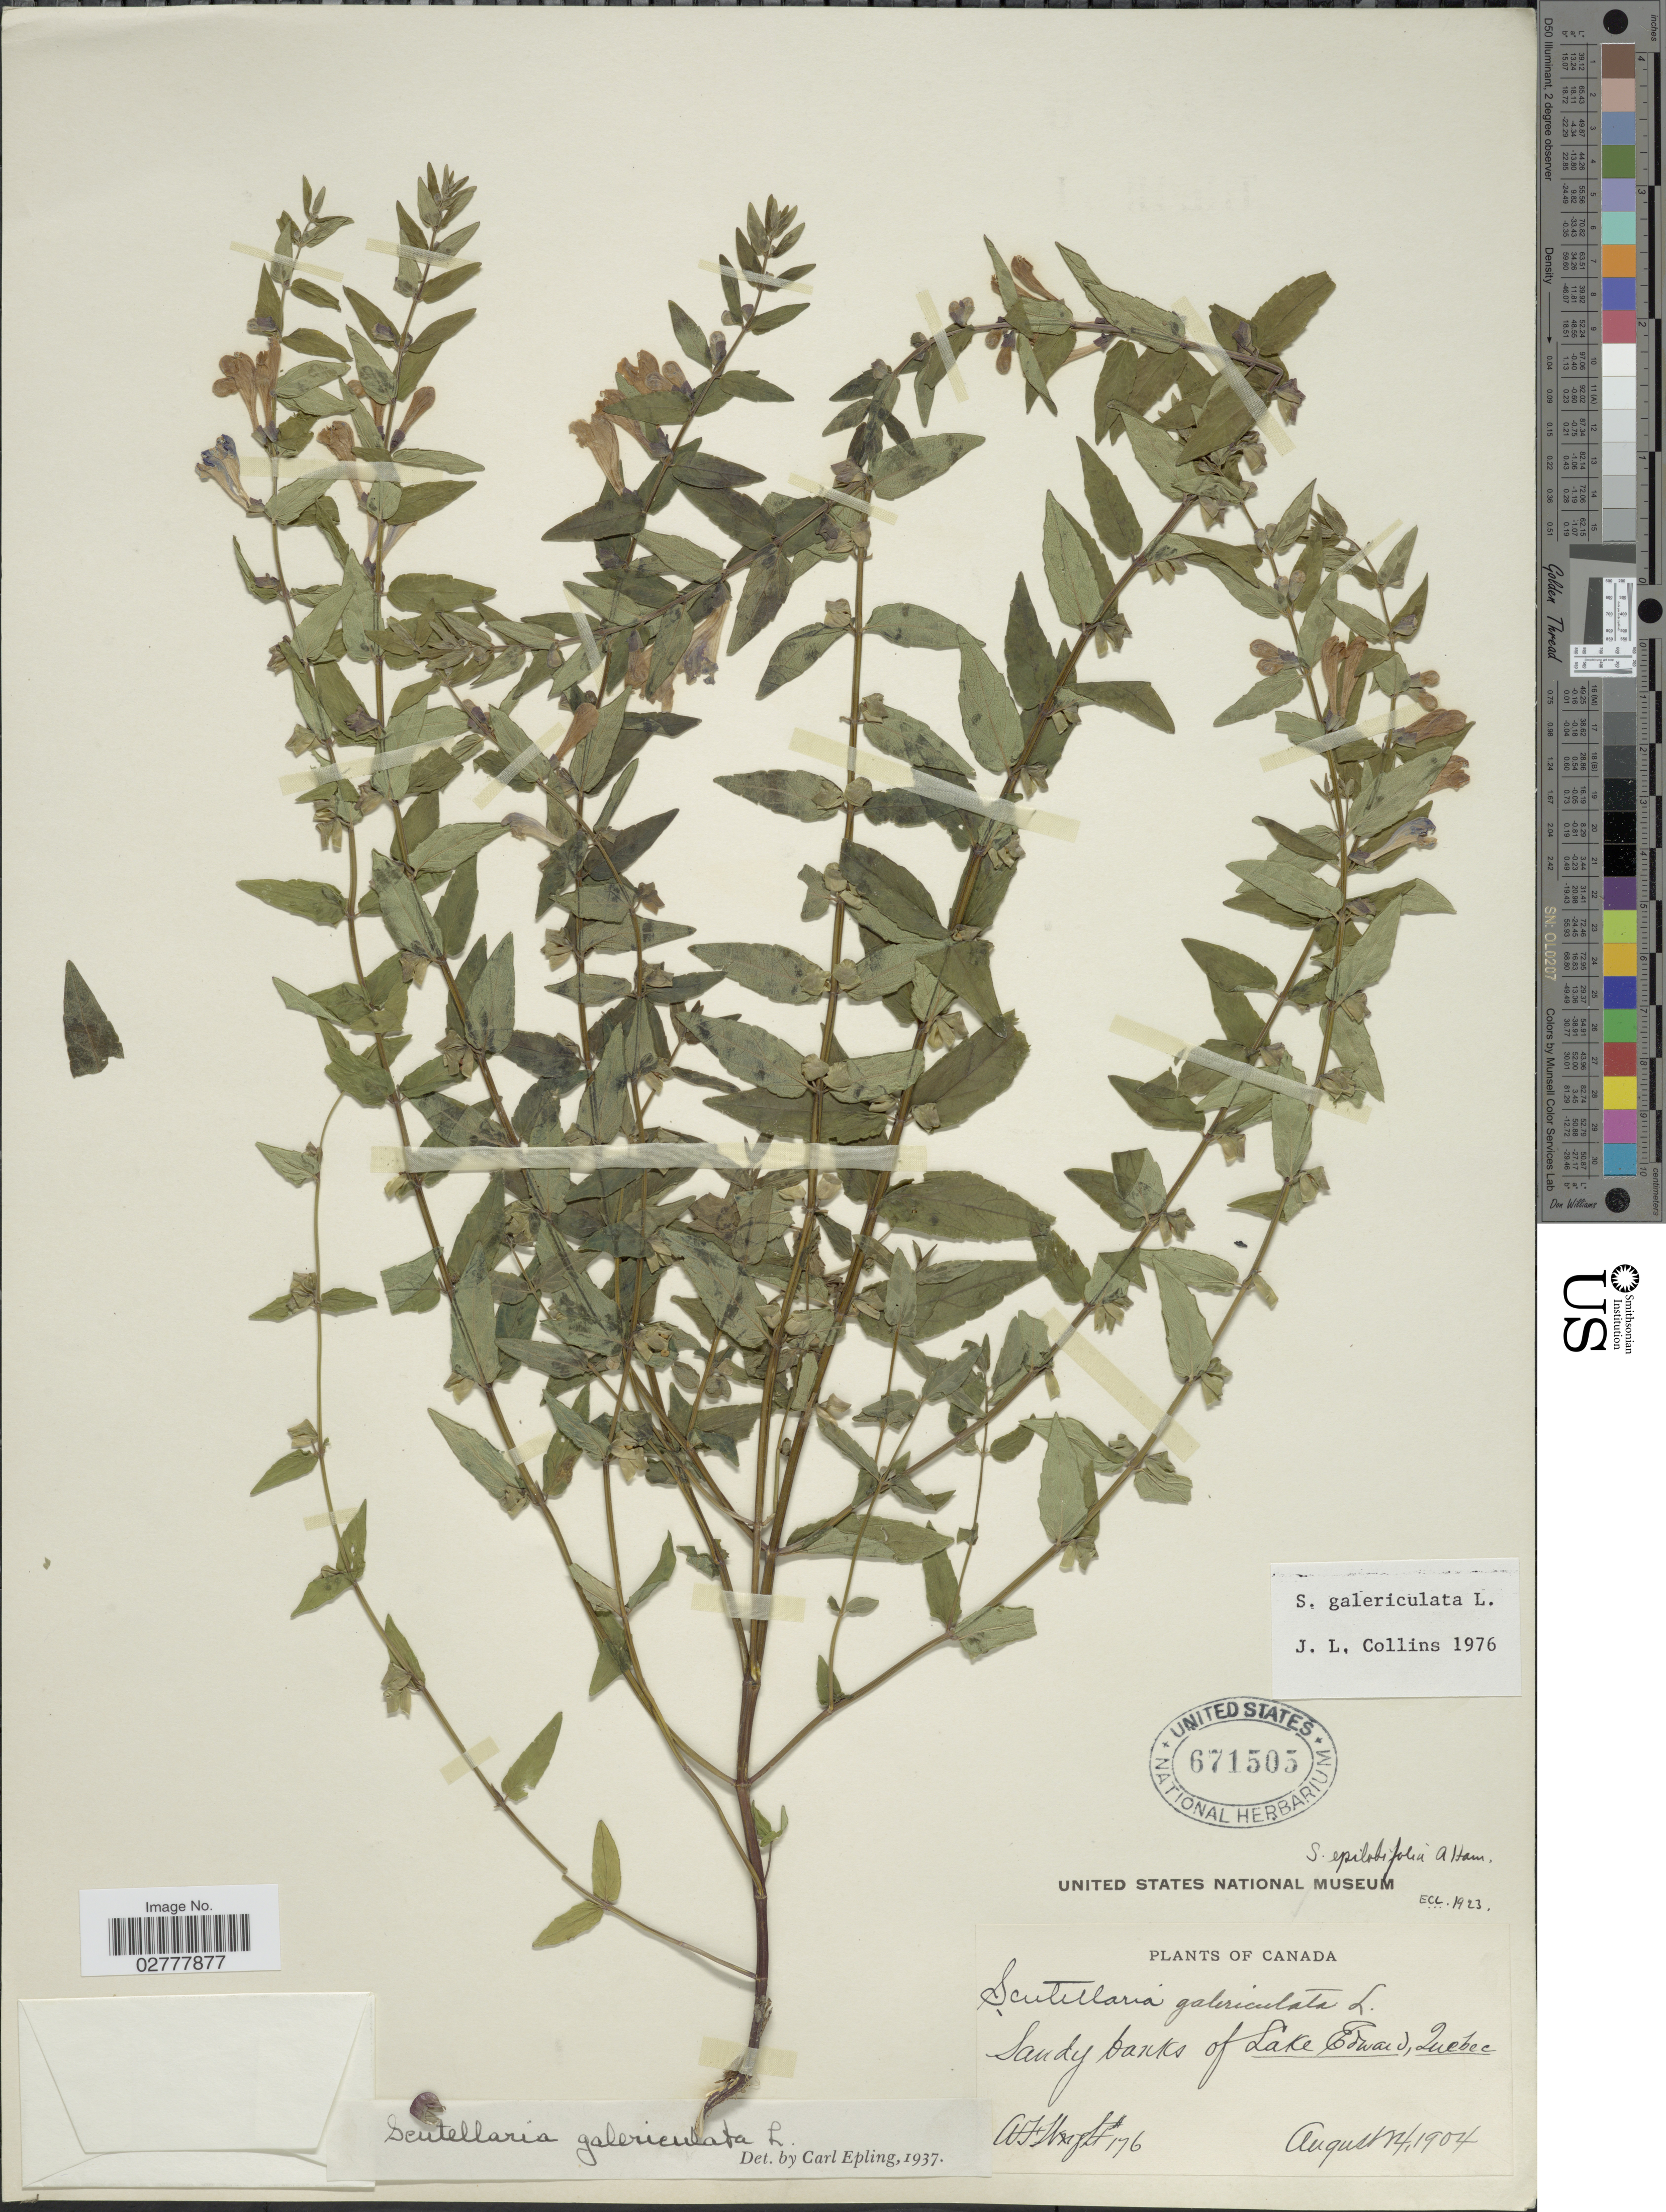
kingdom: Plantae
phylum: Tracheophyta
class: Magnoliopsida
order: Lamiales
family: Lamiaceae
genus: Scutellaria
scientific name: Scutellaria galericulata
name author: L.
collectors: W. F. Wright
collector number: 176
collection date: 1904-08-24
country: Canada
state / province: Quebec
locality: Sandy banks of Lake Edward.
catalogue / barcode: US 671505